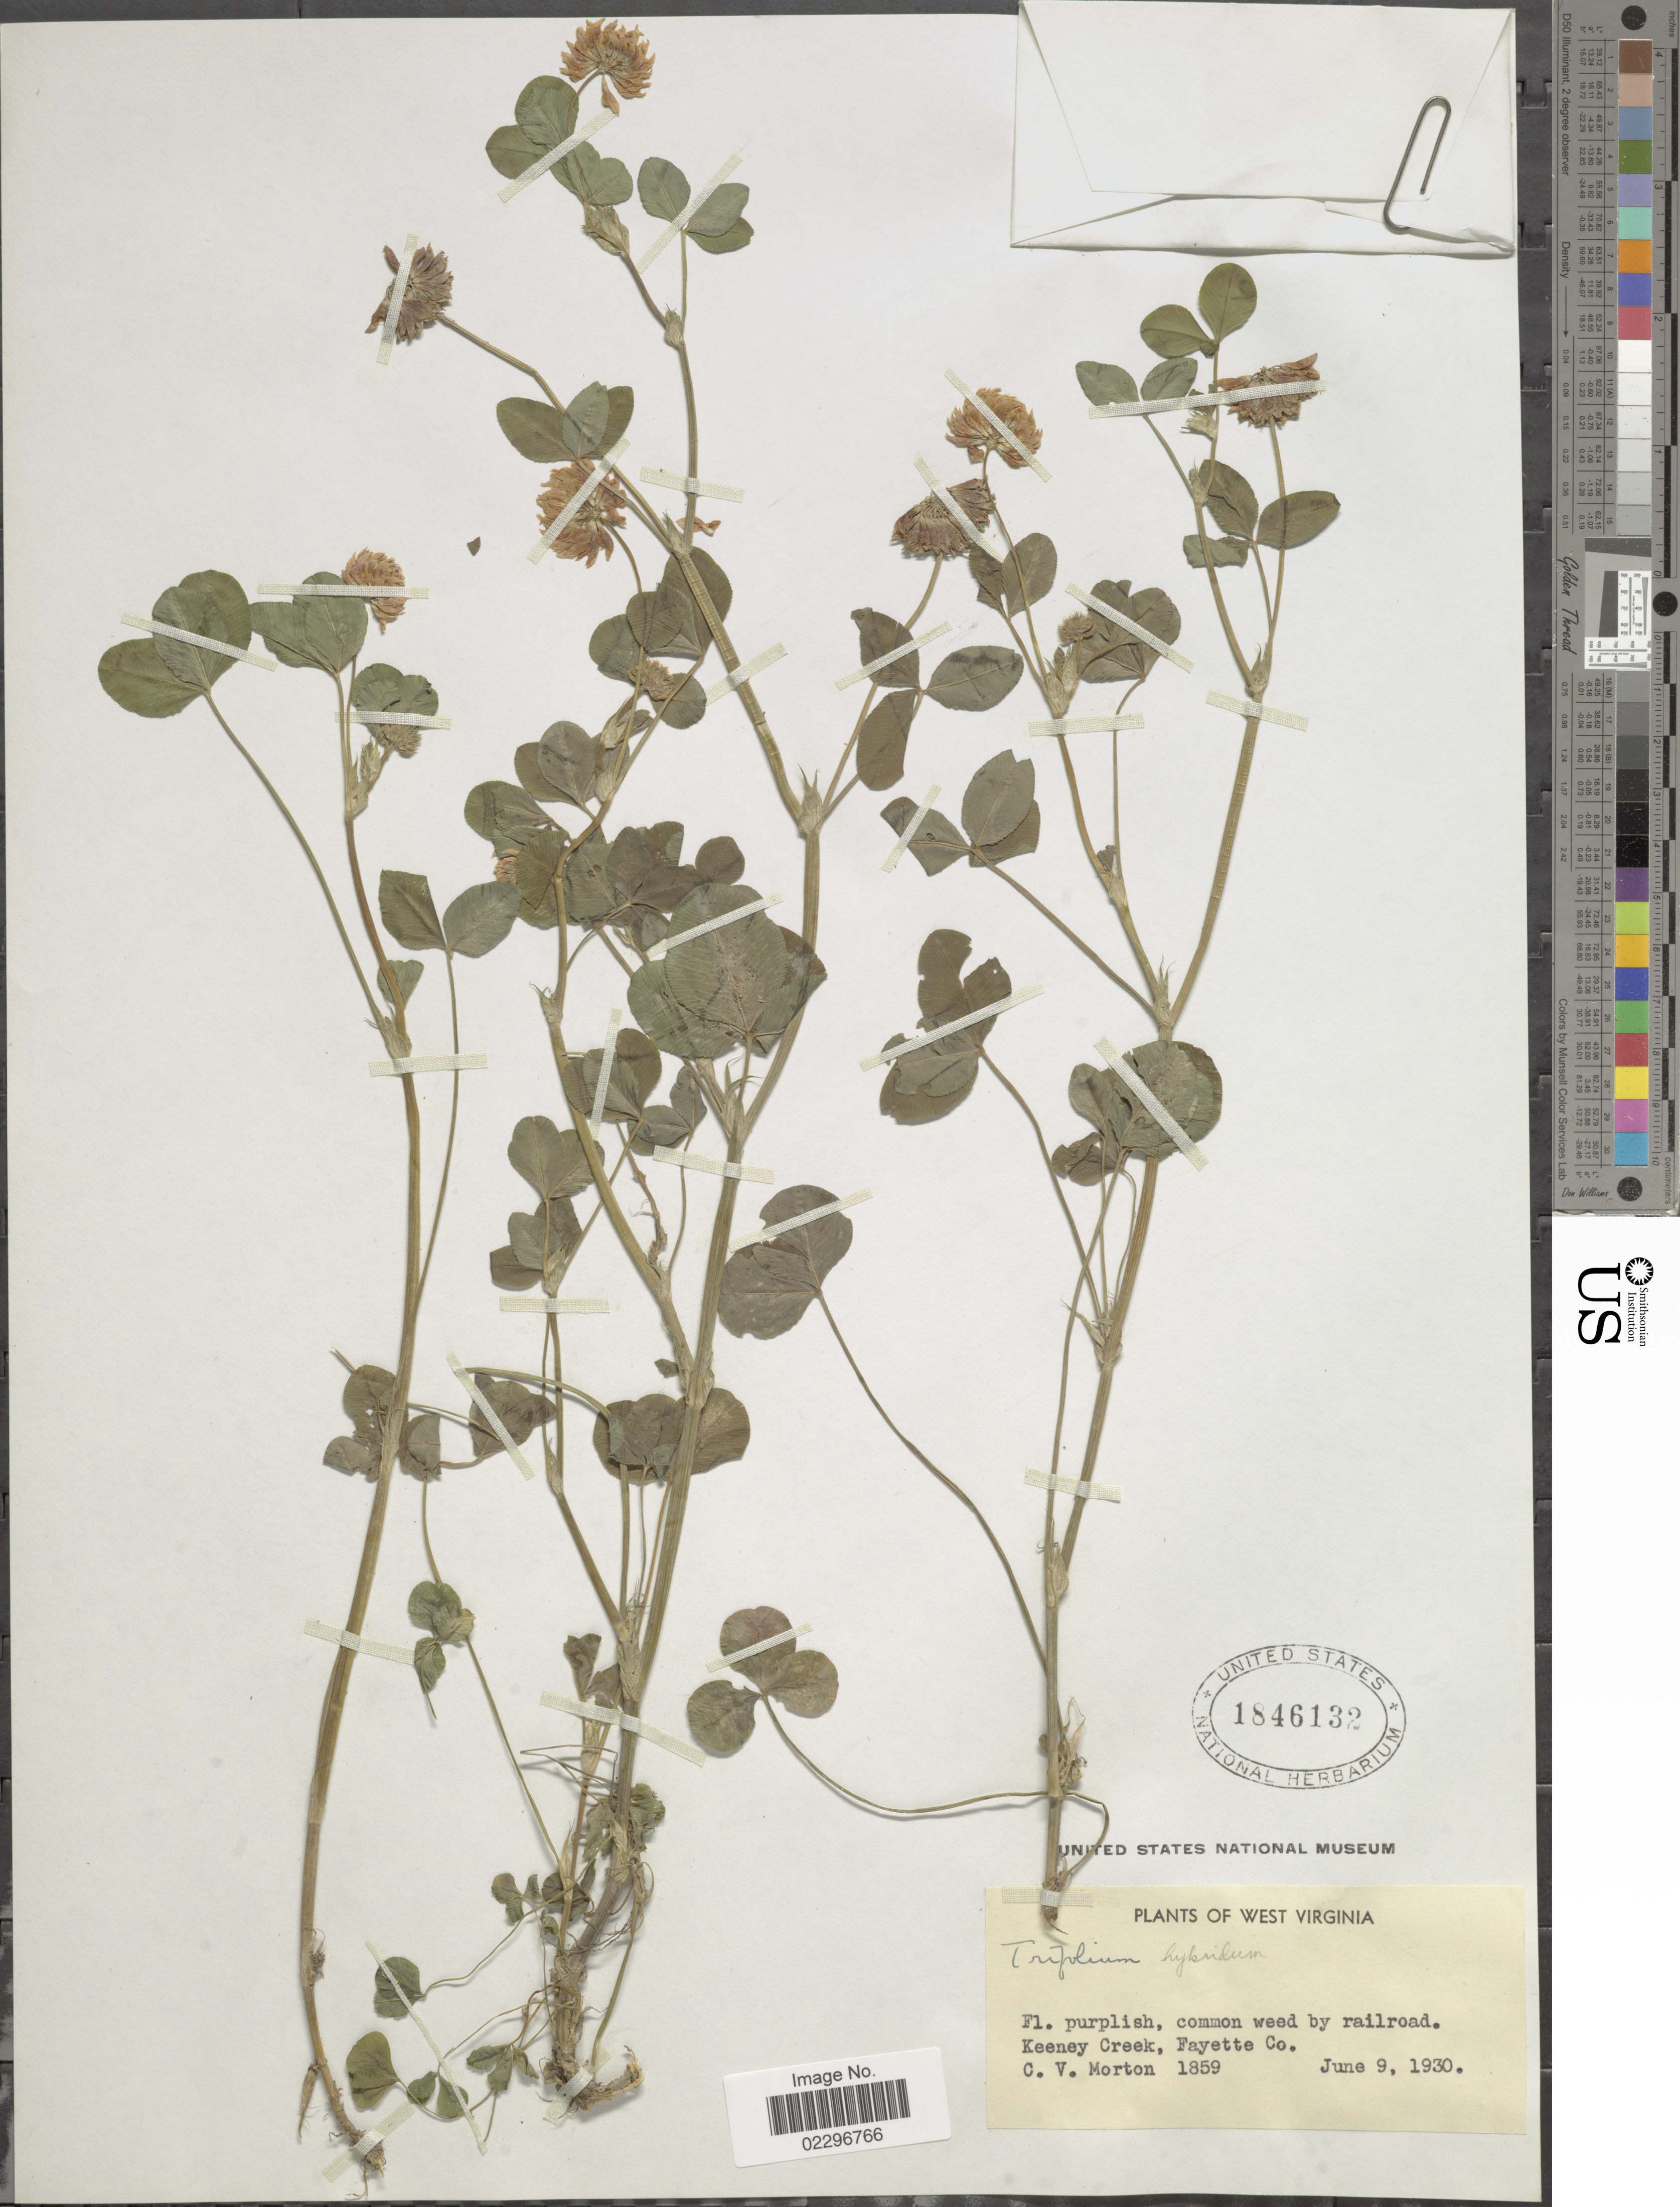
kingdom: Plantae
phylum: Tracheophyta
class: Magnoliopsida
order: Fabales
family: Fabaceae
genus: Trifolium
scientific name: Trifolium hybridum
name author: L.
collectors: C. V. Morton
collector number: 1859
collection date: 1930-06-09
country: United States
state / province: West Virginia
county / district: Fayette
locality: Keeney Creek, Fayette Co.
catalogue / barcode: US 1846132